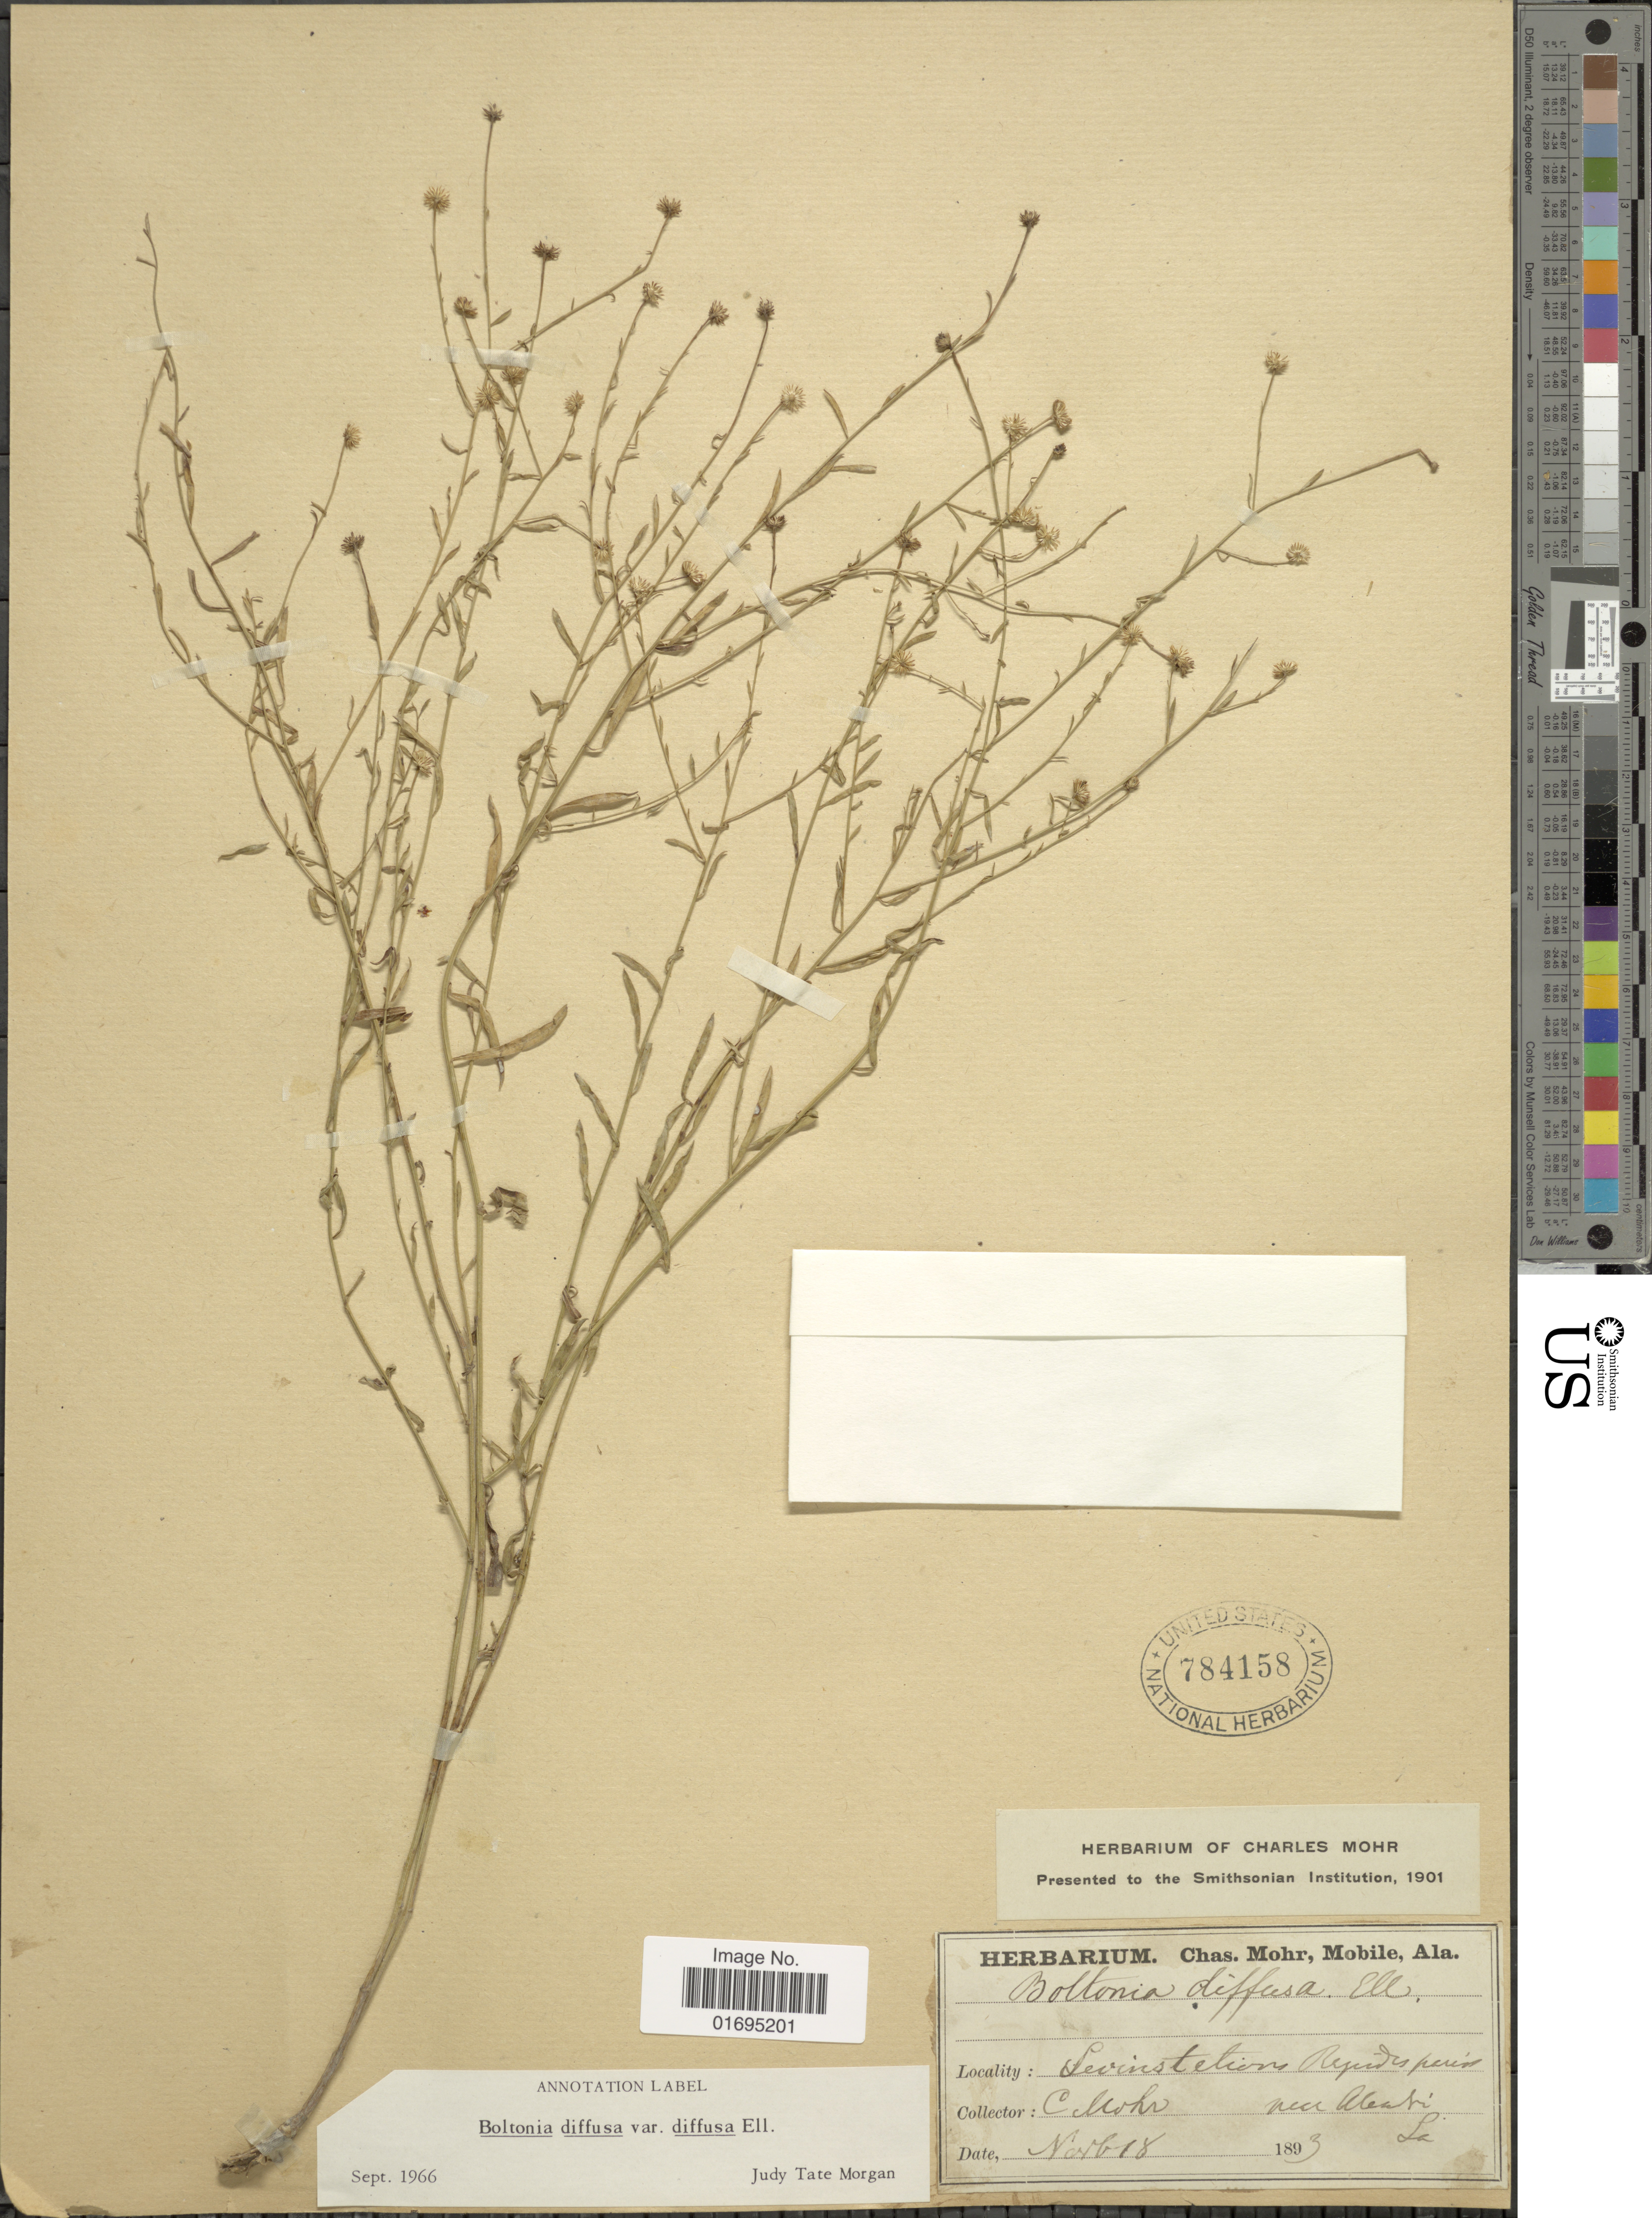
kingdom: Plantae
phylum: Tracheophyta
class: Magnoliopsida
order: Asterales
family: Asteraceae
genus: Boltonia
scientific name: Boltonia diffusa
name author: Elliott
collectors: Mohr, C. T. (herbarium)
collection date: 1893-03-18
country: United States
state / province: Alabama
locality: Levinstelion, Rwquis pers, near Aleati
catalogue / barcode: US 784158